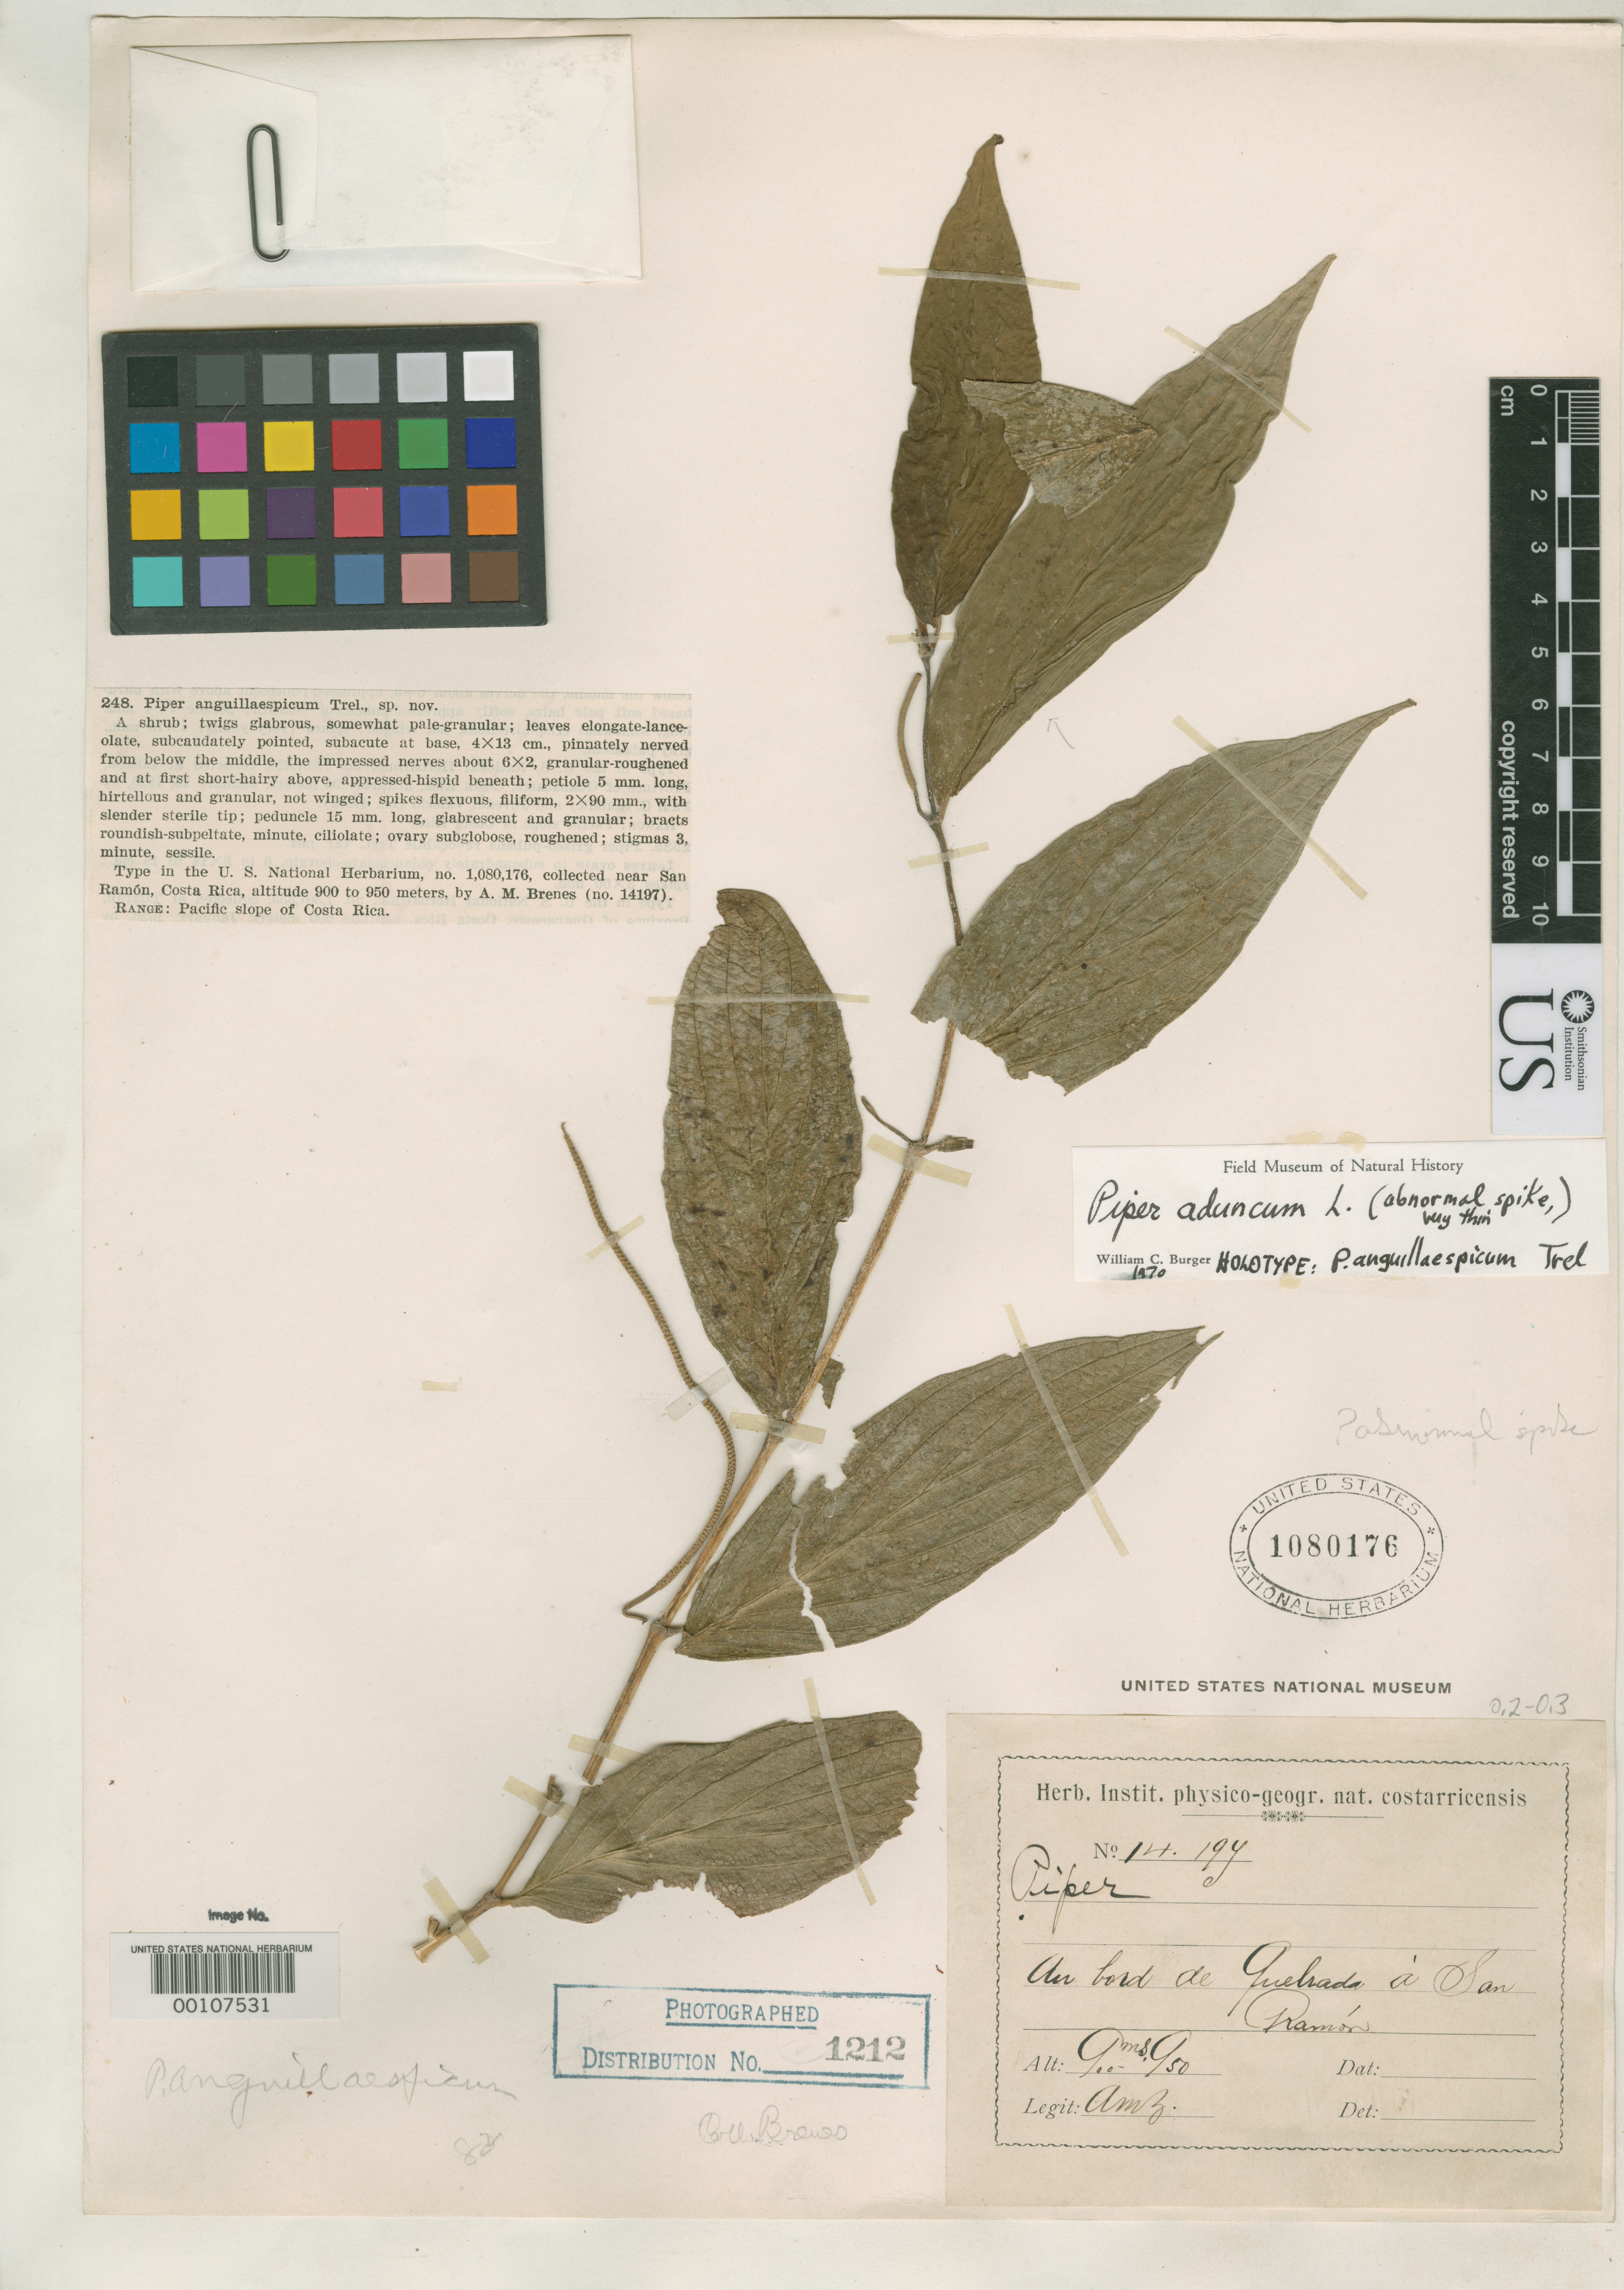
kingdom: Plantae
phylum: Tracheophyta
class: Magnoliopsida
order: Piperales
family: Piperaceae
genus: Piper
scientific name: Piper anguillaespicum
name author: Trel.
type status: Holotype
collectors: A. Brenes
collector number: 14197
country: Costa Rica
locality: Au bord de Quebrada a San Ramon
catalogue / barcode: US 1080176